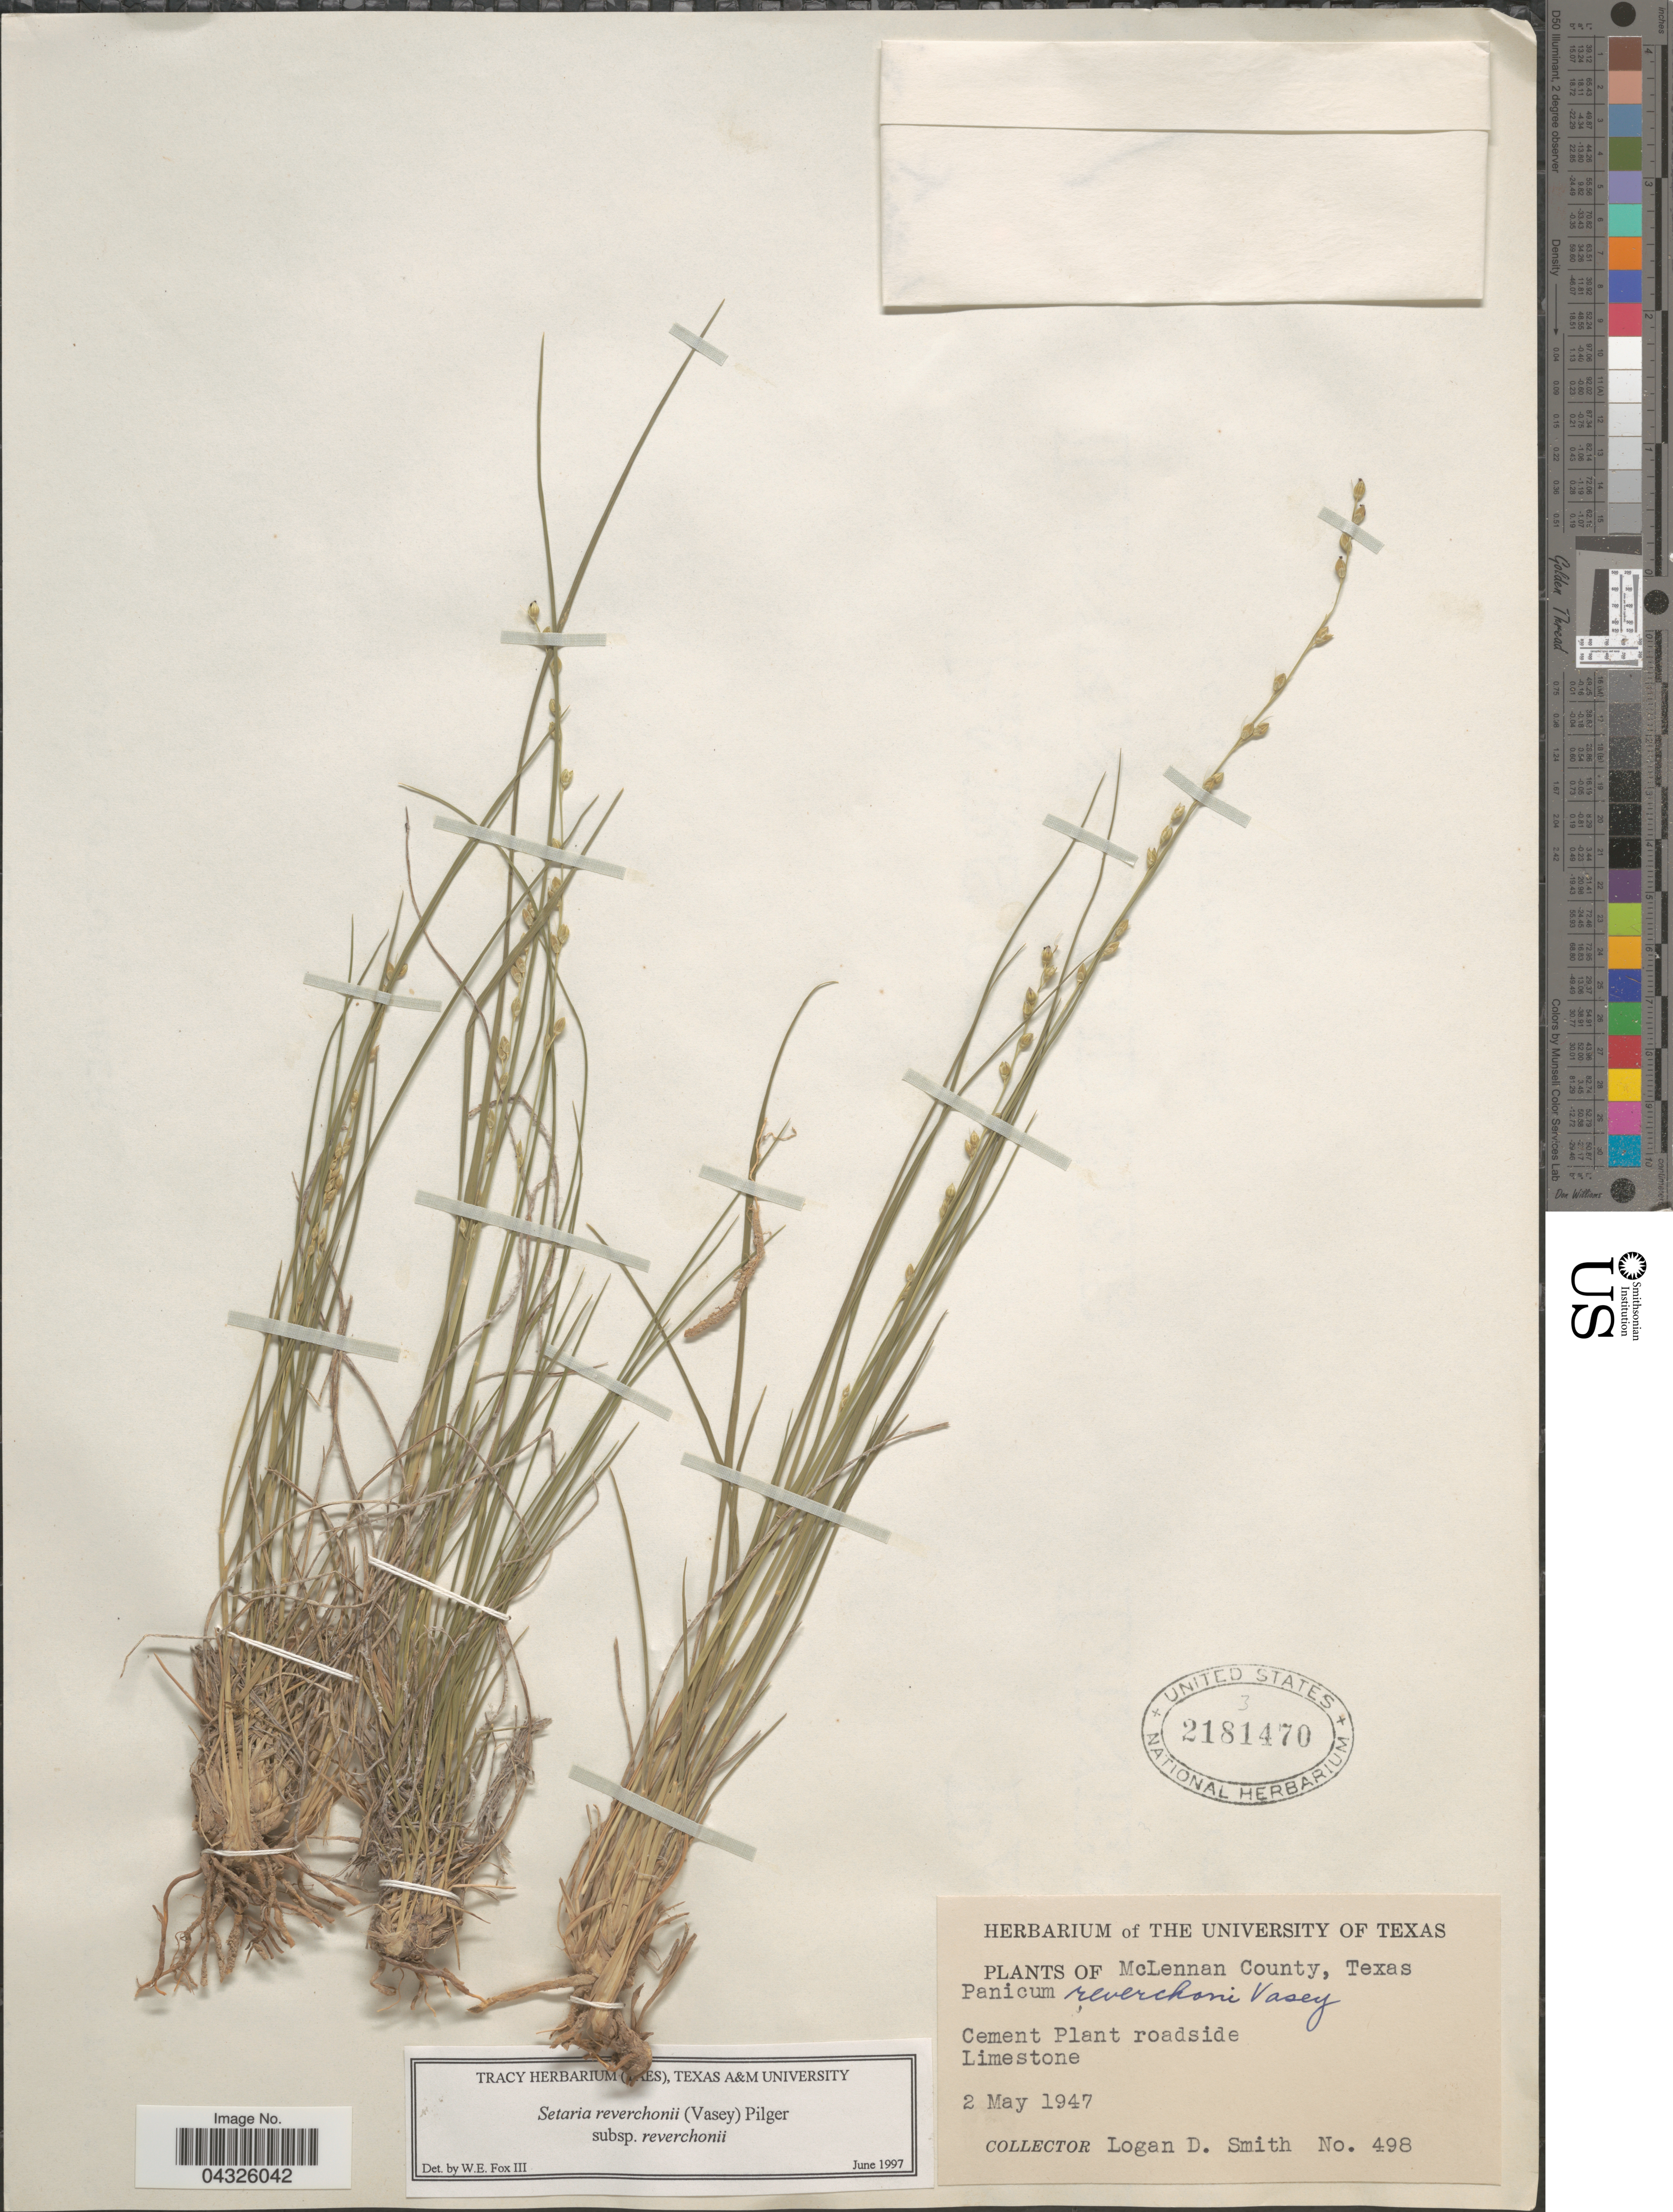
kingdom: Plantae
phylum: Tracheophyta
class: Liliopsida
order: Poales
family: Poaceae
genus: Setaria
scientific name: Setaria reverchonii subsp. reverchonii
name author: (Vasey) Pilg.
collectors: L. Smith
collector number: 498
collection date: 1947-05-02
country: United States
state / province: Texas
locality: McLennan County. Cement Plant roadside. Limestone.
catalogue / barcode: US 2181470